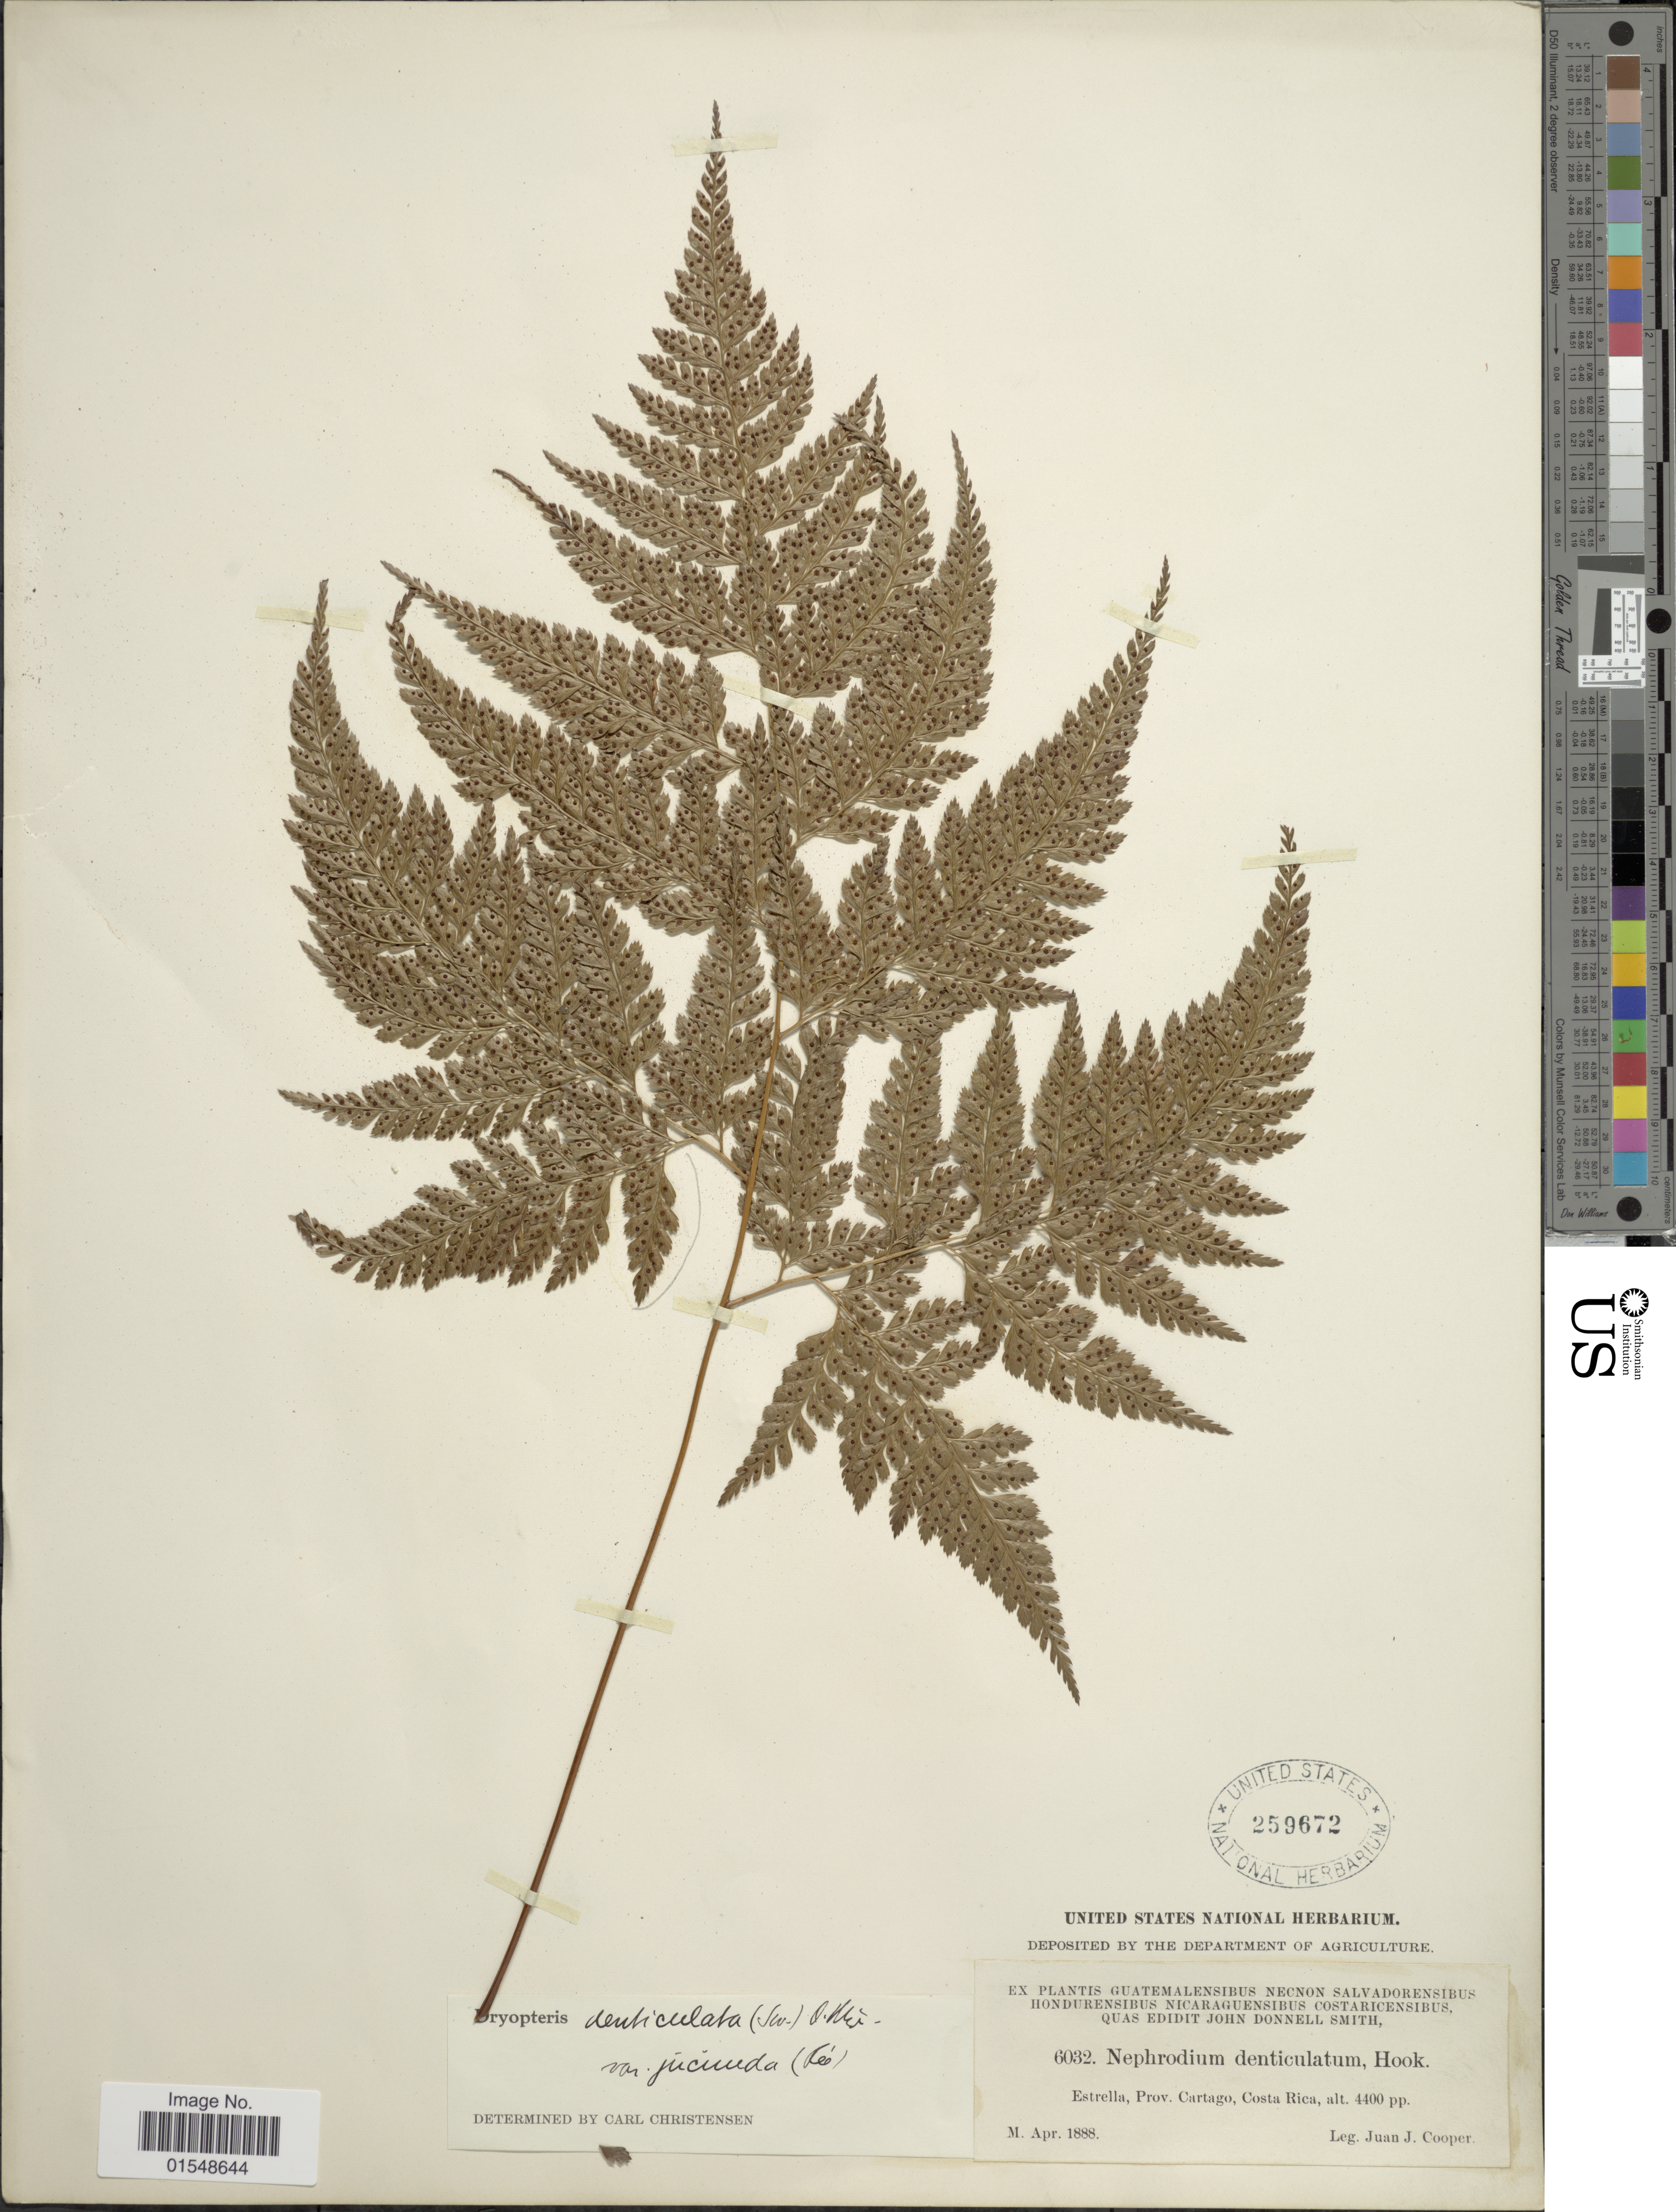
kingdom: Plantae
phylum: Tracheophyta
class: Polypodiopsida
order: Polypodiales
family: Dryopteridaceae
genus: Arachniodes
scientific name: Arachniodes denticulata var. jucunda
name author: (Fée) Lellinger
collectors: J. J. Cooper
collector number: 6032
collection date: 1888-04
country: Costa Rica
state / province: Cartago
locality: Estrella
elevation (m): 1341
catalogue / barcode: US 259672